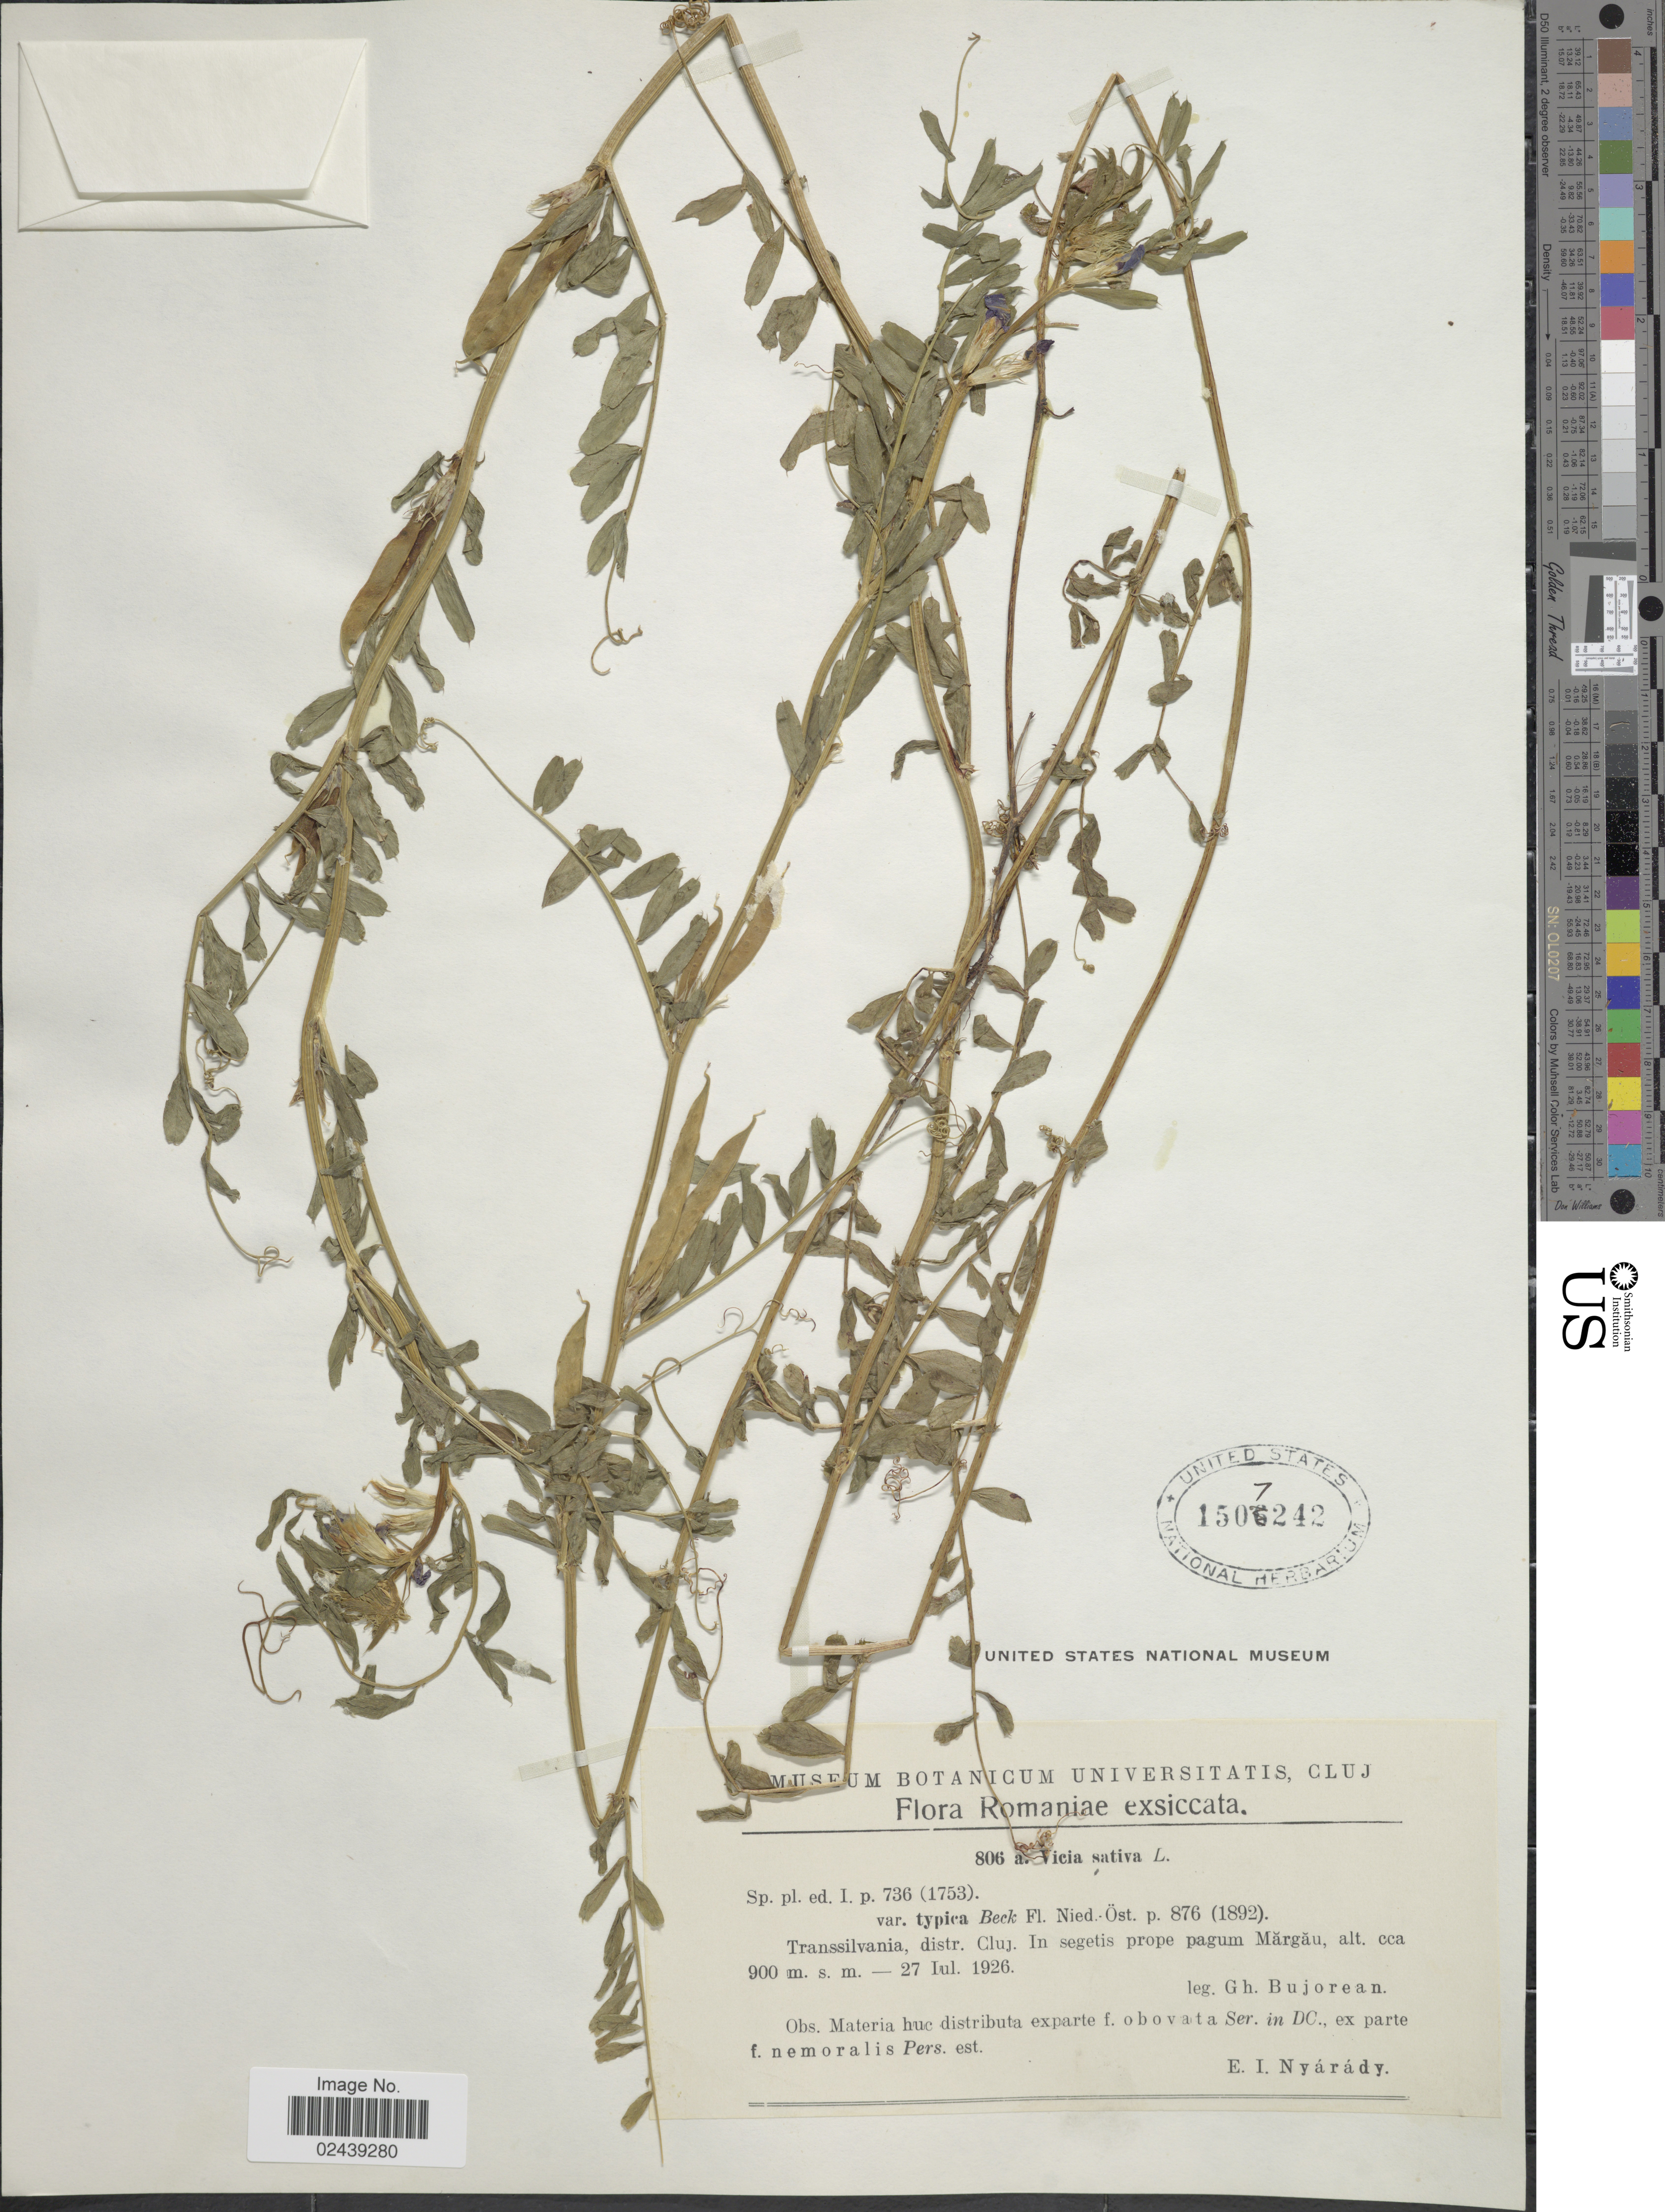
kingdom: Plantae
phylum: Tracheophyta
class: Magnoliopsida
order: Fabales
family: Fabaceae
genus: Vicia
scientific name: Vicia sativa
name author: L.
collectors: G. Bujorean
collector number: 806a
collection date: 1926-07-27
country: Romania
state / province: Cluj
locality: Romaniae. Transsilvania. In segetis prope pagum Margau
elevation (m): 900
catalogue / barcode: US 1507424